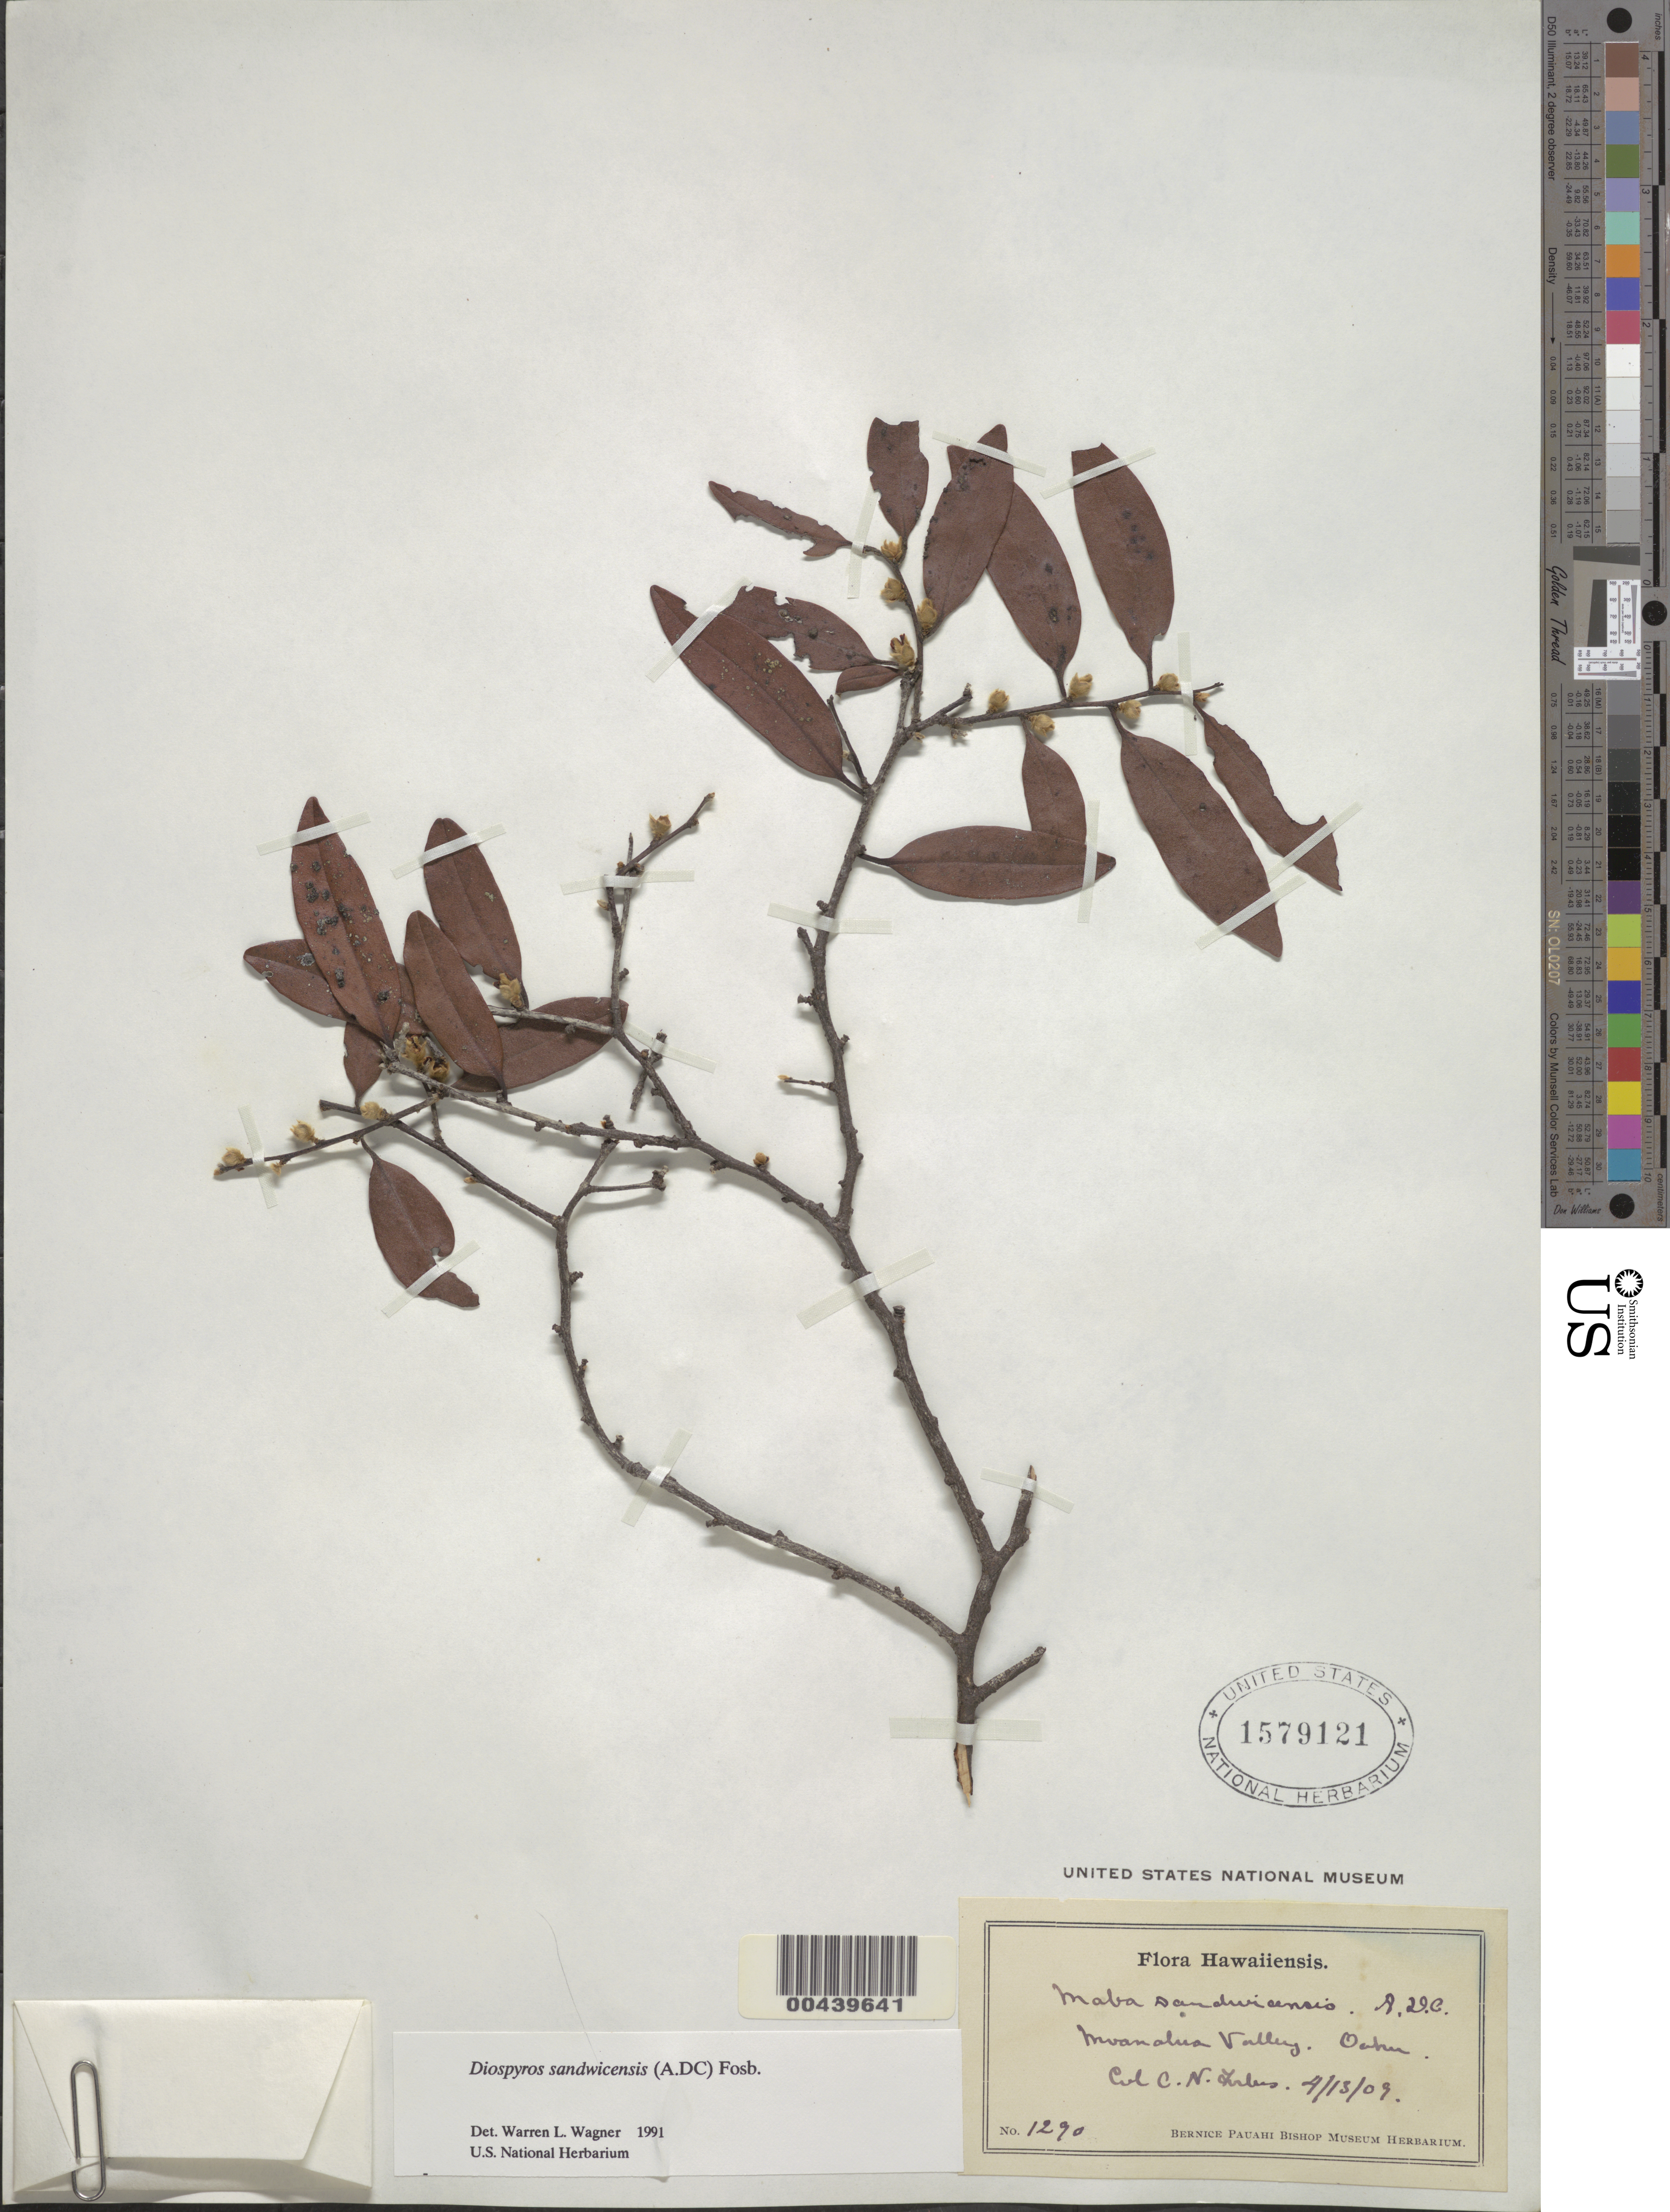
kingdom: Plantae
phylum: Tracheophyta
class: Magnoliopsida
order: Ericales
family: Ebenaceae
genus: Diospyros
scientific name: Diospyros sandwicensis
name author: (A. DC.) Fosberg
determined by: Wagner, W. L., (BOT), Smithsonian Institution - National Museum of Natural History (UNITED STATES)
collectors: C. N. Forbes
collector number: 1290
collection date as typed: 13 Apr 1909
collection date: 1909-04-13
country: United States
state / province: Hawaii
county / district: Honolulu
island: Oahu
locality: Moanalua Valley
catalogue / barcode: US 1579121